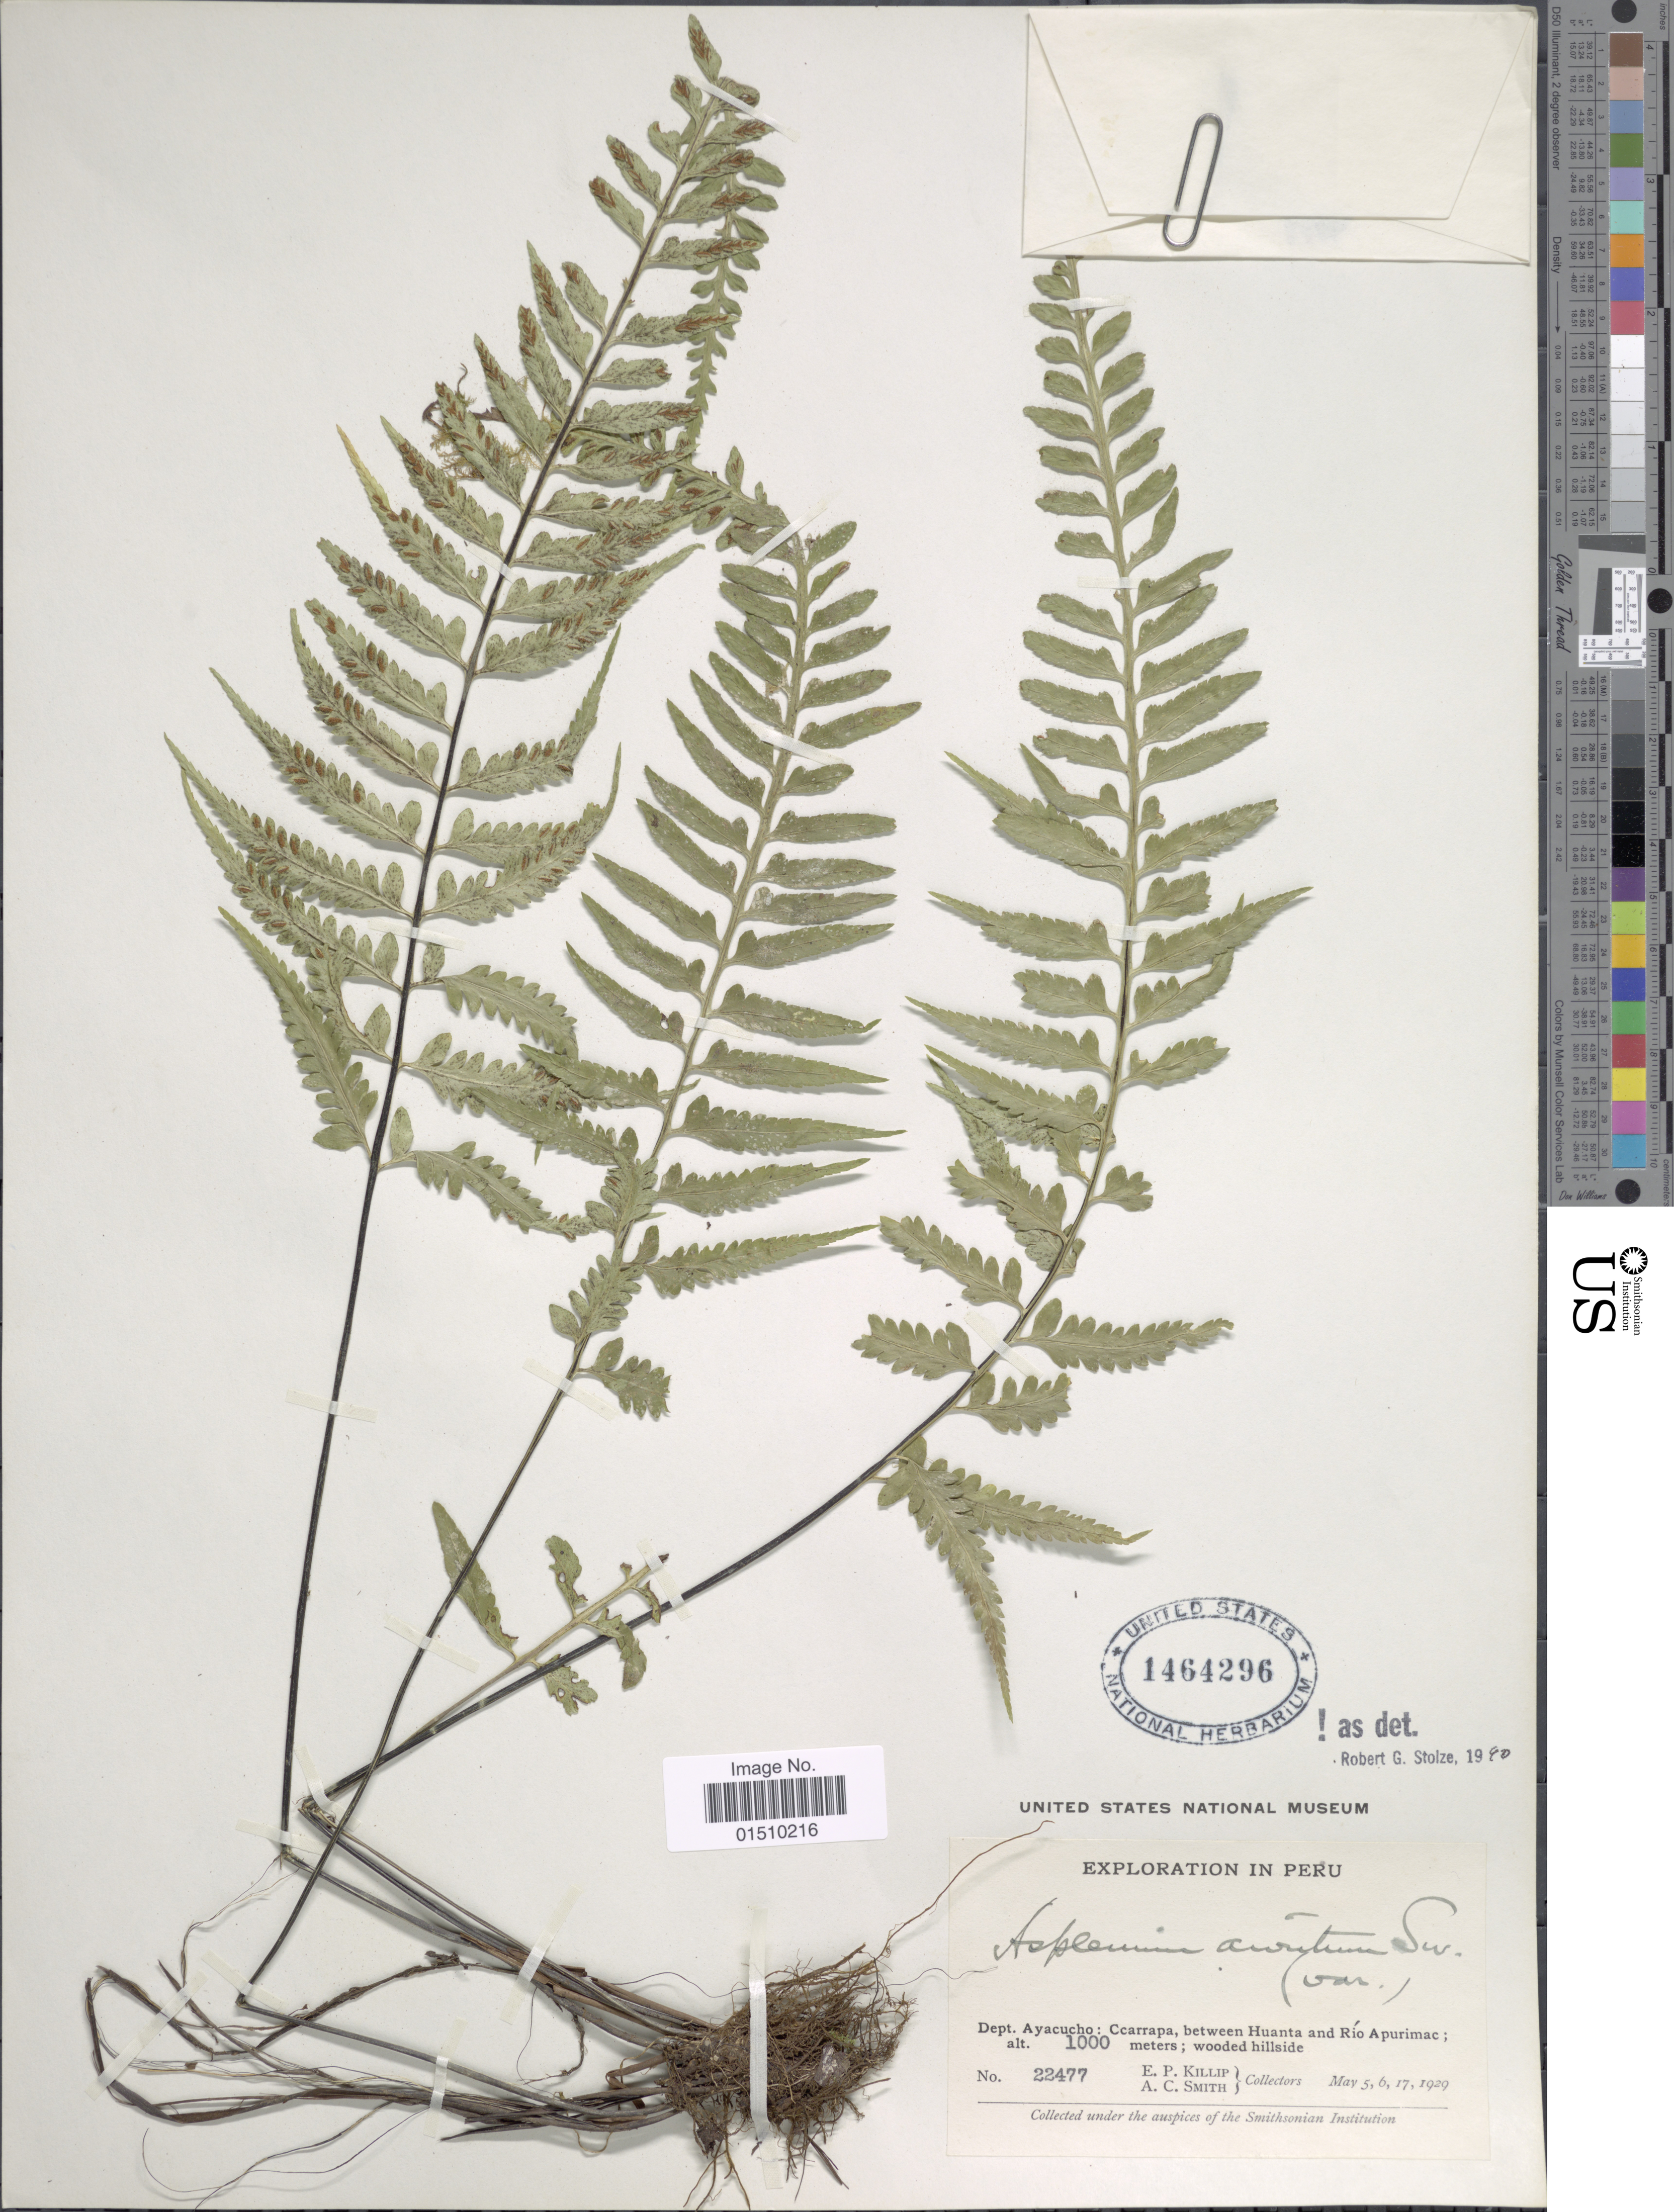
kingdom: Plantae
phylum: Tracheophyta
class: Polypodiopsida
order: Polypodiales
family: Aspleniaceae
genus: Asplenium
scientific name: Asplenium auritum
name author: Sw.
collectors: E. P. Killip & A. C. Smith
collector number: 22477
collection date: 1929-05-05/1929-05-17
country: Peru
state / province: Ayacucho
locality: Peru, Dept. Ayacucho: Ccarrapa, between Huanta and Rio Apurimac.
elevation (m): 1000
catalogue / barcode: US 1464296